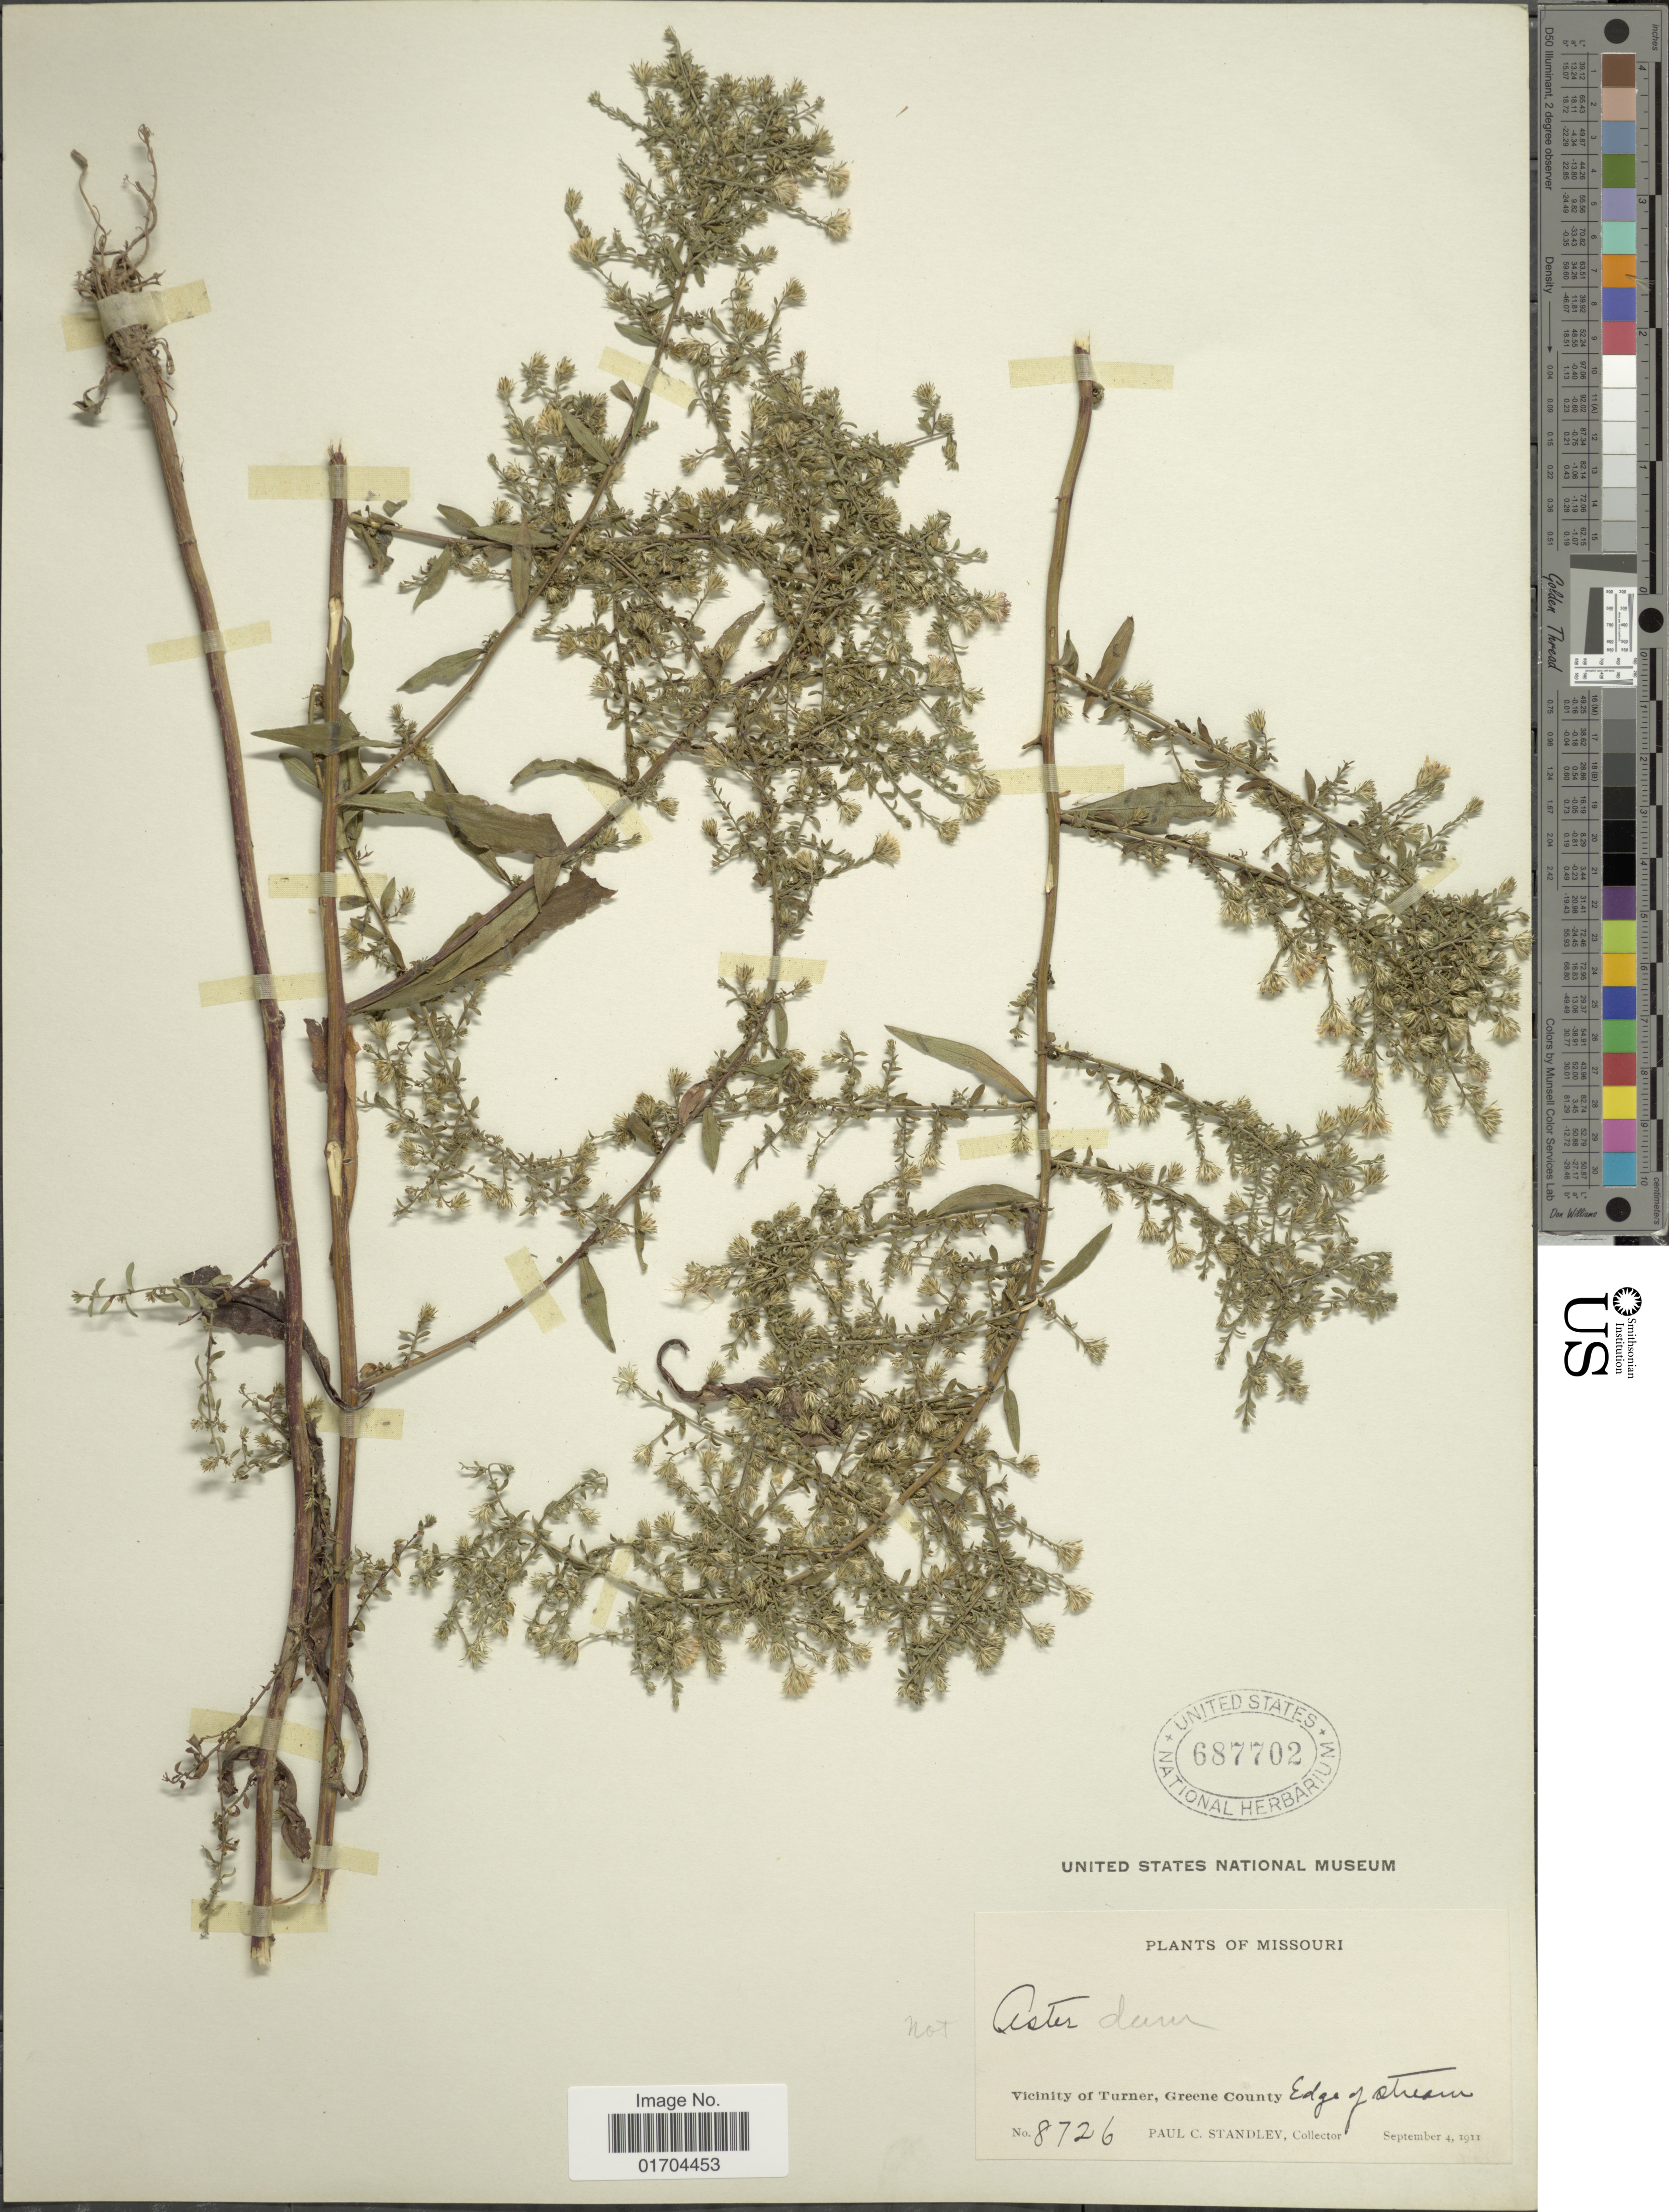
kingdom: Plantae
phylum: Tracheophyta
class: Magnoliopsida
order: Asterales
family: Asteraceae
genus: Symphyotrichum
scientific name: Symphyotrichum sp.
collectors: P. C. Standley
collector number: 8726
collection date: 1911-09-04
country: United States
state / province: Missouri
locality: Vicinity of Turner, Greene County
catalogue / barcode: US 687702